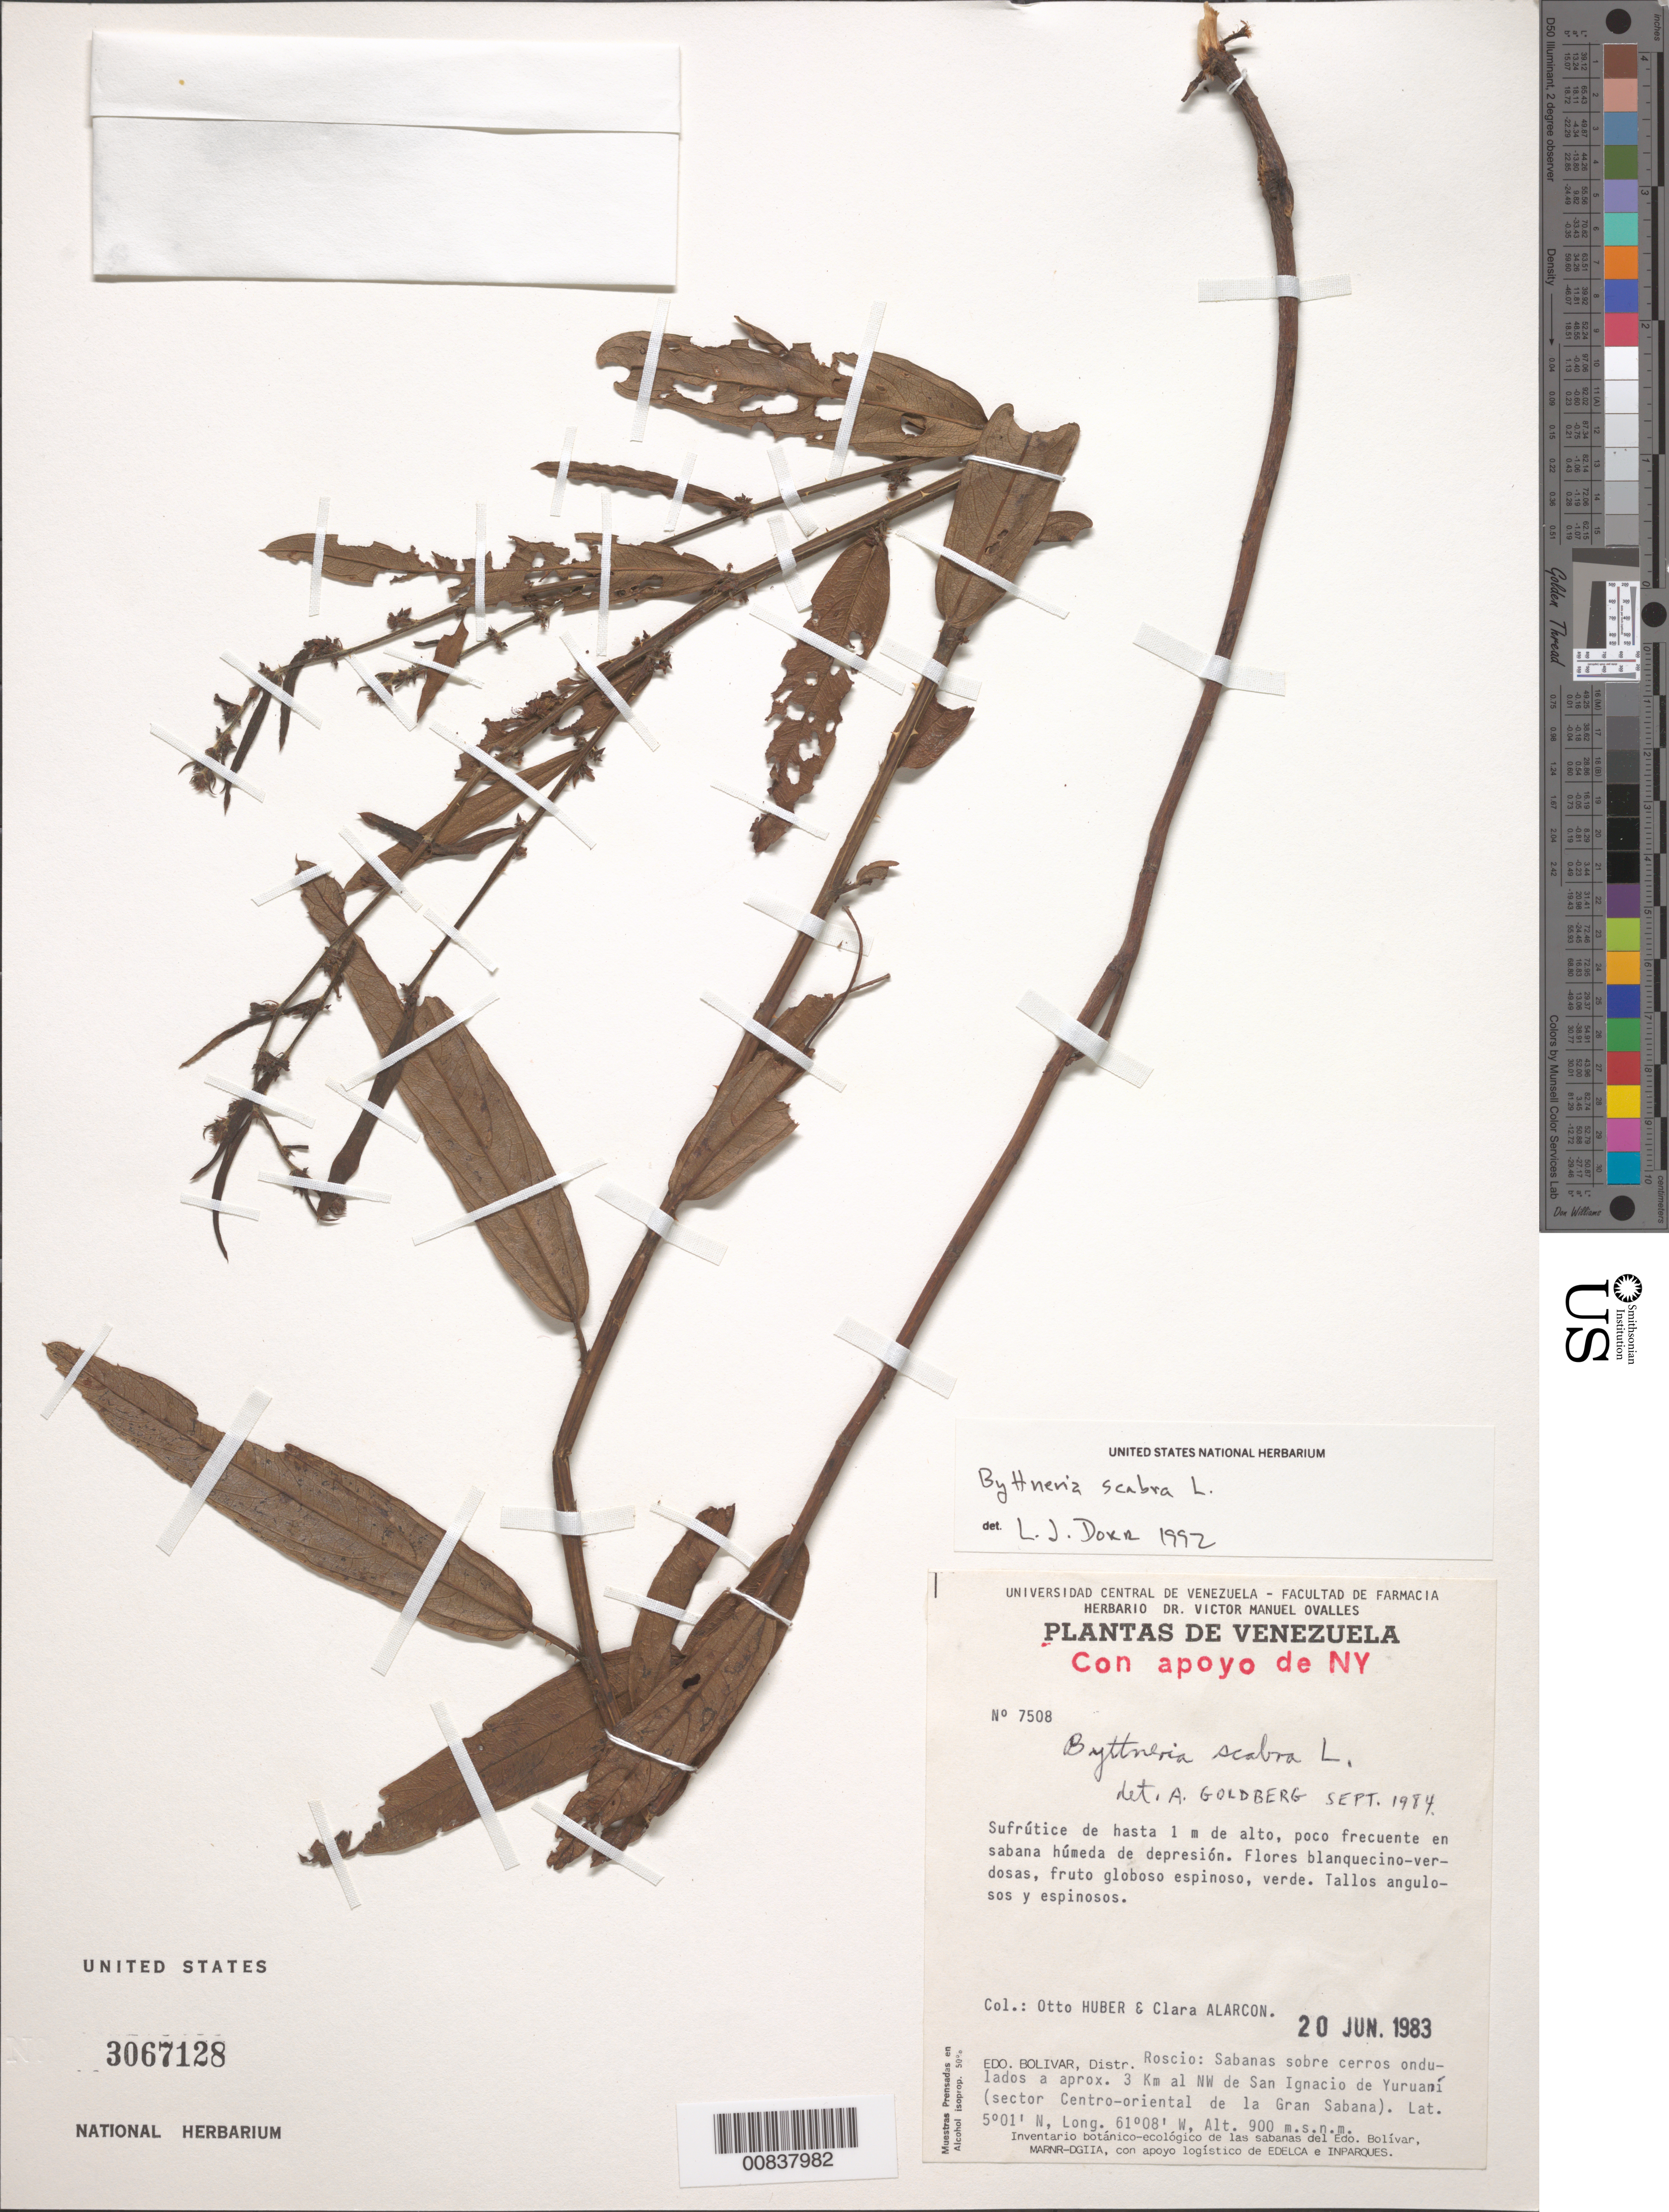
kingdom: Plantae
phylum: Tracheophyta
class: Magnoliopsida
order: Malvales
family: Malvaceae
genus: Byttneria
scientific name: Byttneria scabra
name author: L.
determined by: Dorr, L. J., (BOT), Smithsonian Institution - National Museum of Natural History (UNITED STATES)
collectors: O. Huber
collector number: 7508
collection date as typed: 20-Jun-83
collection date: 1983-06-20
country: Venezuela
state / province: Bolívar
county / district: Roscio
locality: San Ignacio de Yuruaní, aprox. 3 km al SW (Sector Centro-oriental de la Gran Sabana)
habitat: Sabanas sobre cerros ondulados; en sabana húmeda de depresion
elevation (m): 900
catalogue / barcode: US 3067128